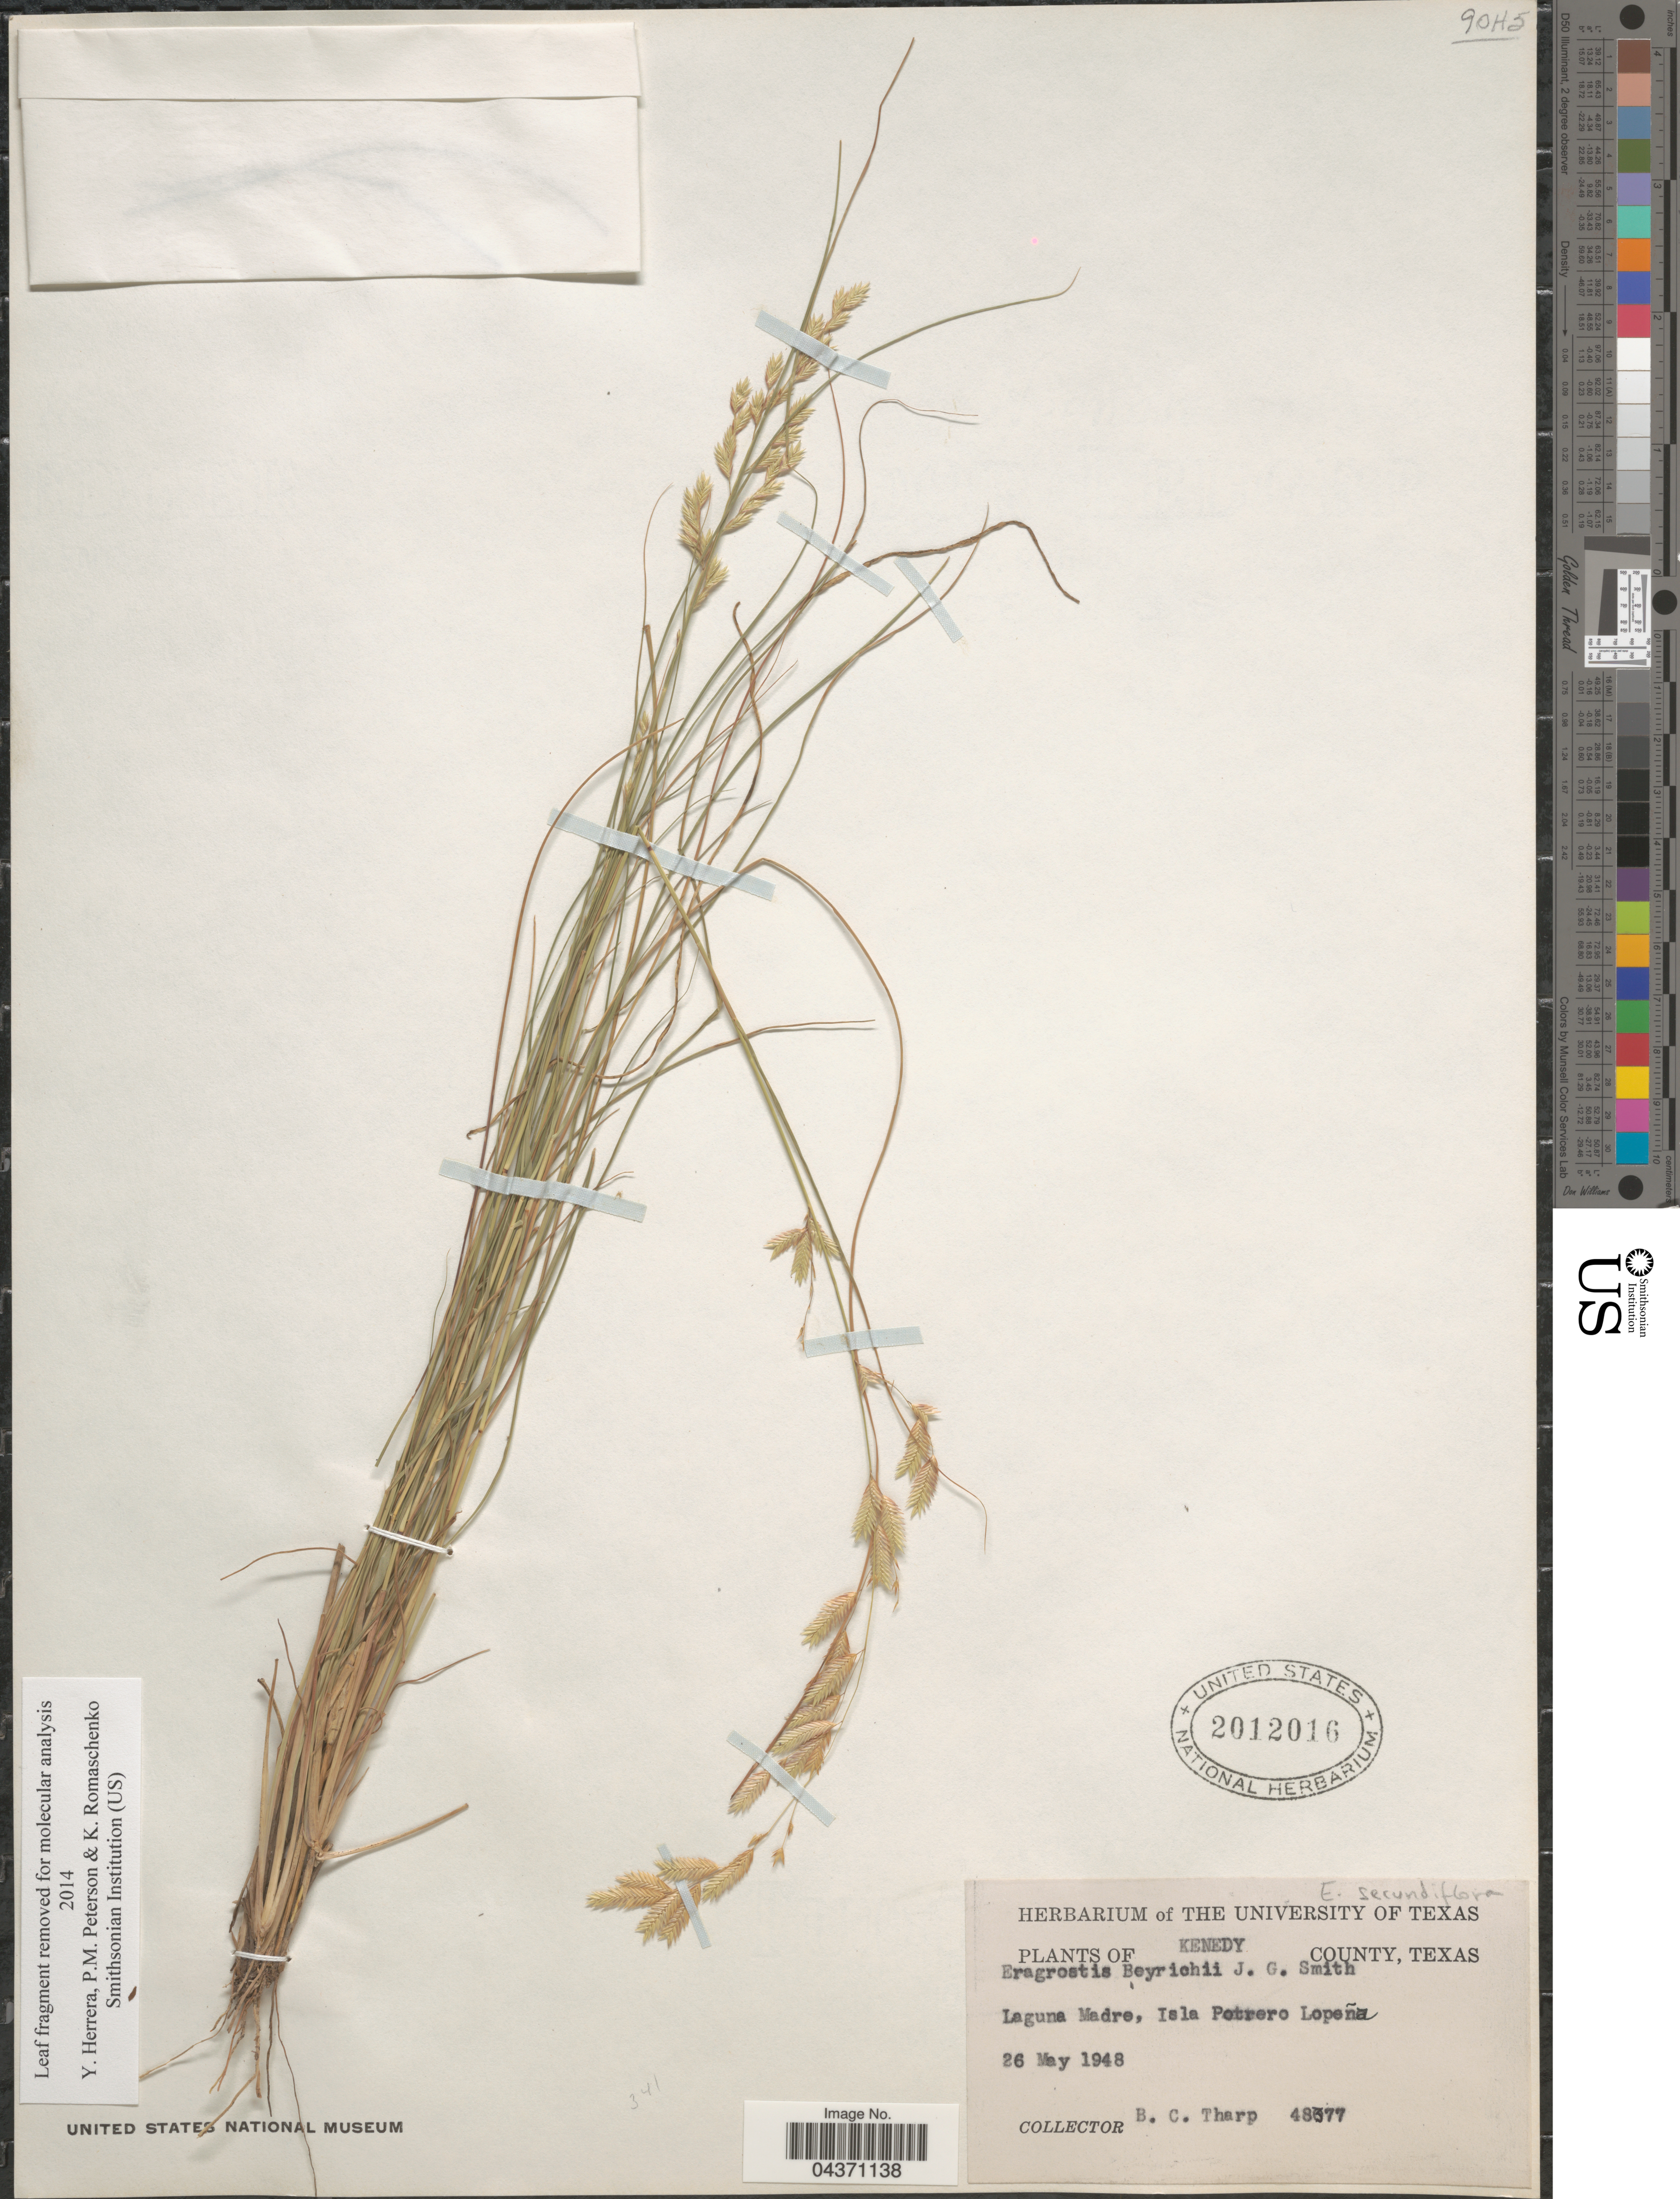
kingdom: Plantae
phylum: Tracheophyta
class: Liliopsida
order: Poales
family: Poaceae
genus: Eragrostis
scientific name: Eragrostis secundiflora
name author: J. Presl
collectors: B. C. Tharp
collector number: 48377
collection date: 1948-05-26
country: United States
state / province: Texas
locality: Kenedy County. Laguna Madre, Isla Potrero Lopeña.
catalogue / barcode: US 2012016